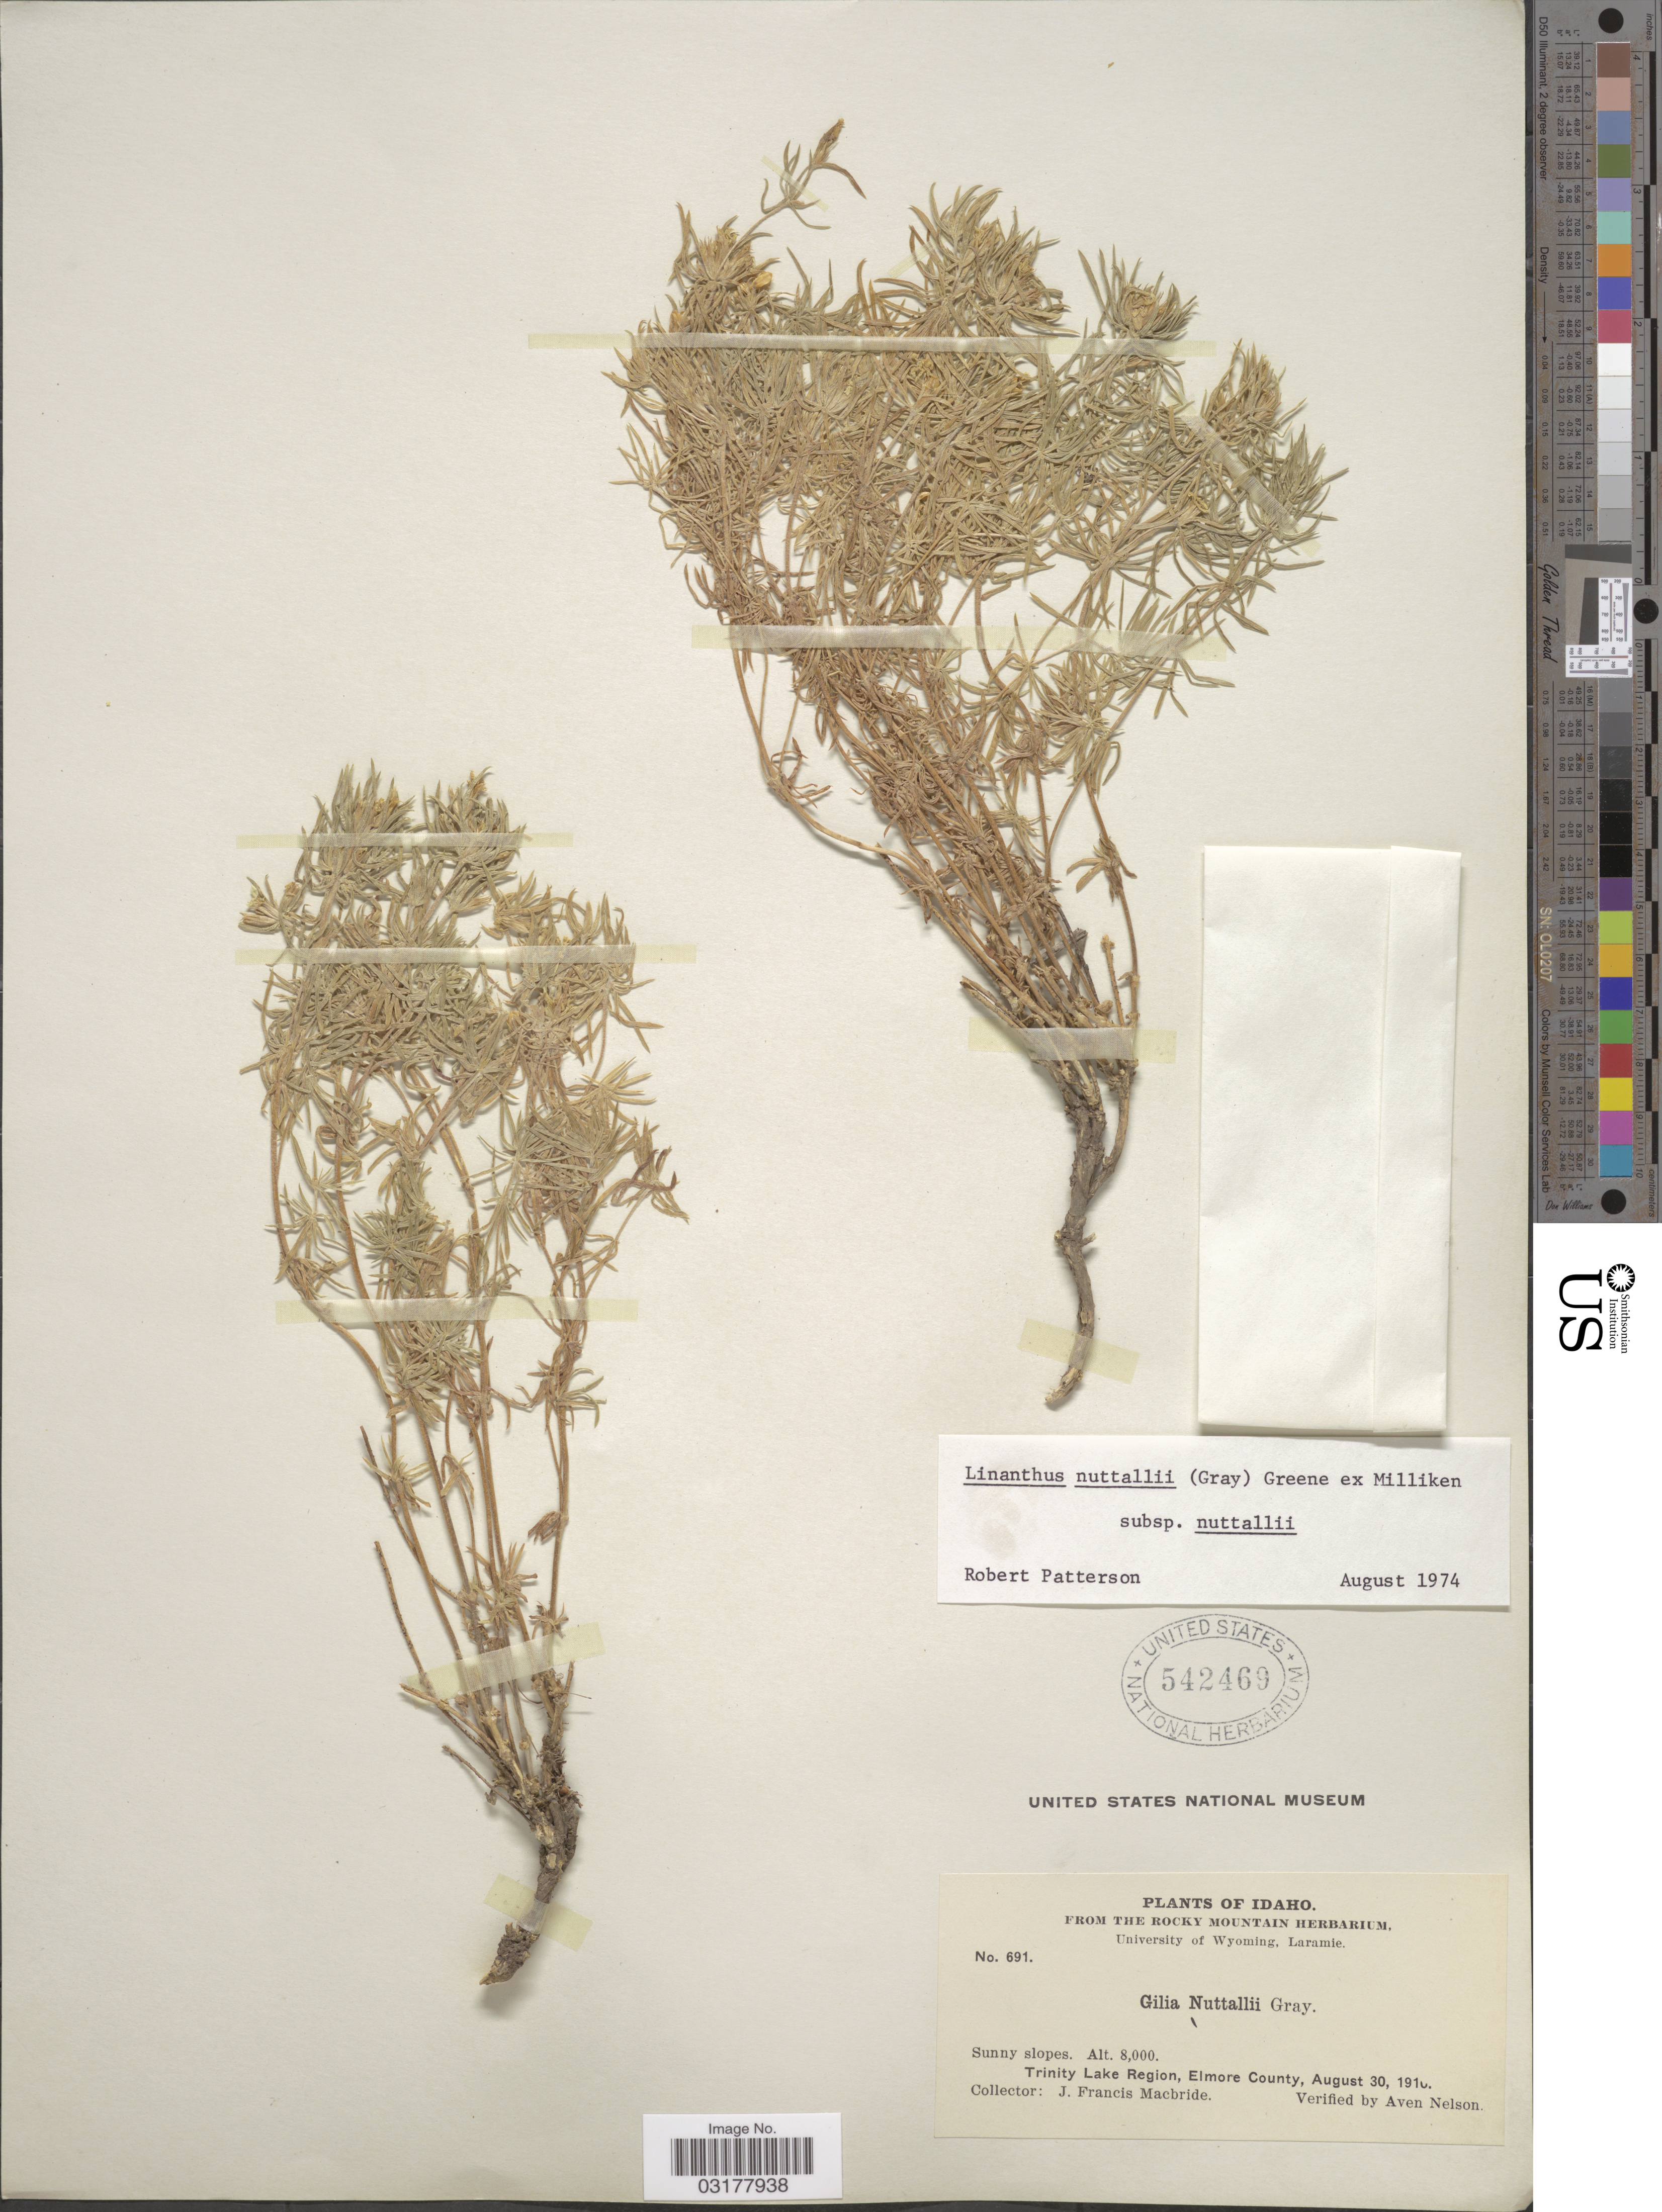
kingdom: Plantae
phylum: Tracheophyta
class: Magnoliopsida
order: Ericales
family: Polemoniaceae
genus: Leptosiphon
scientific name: Leptosiphon nuttallii subsp. nuttallii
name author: (A. Gray) J.M. Porter & L.A. Johnson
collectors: J. F. Macbride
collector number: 691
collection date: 1910-08-30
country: United States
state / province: Idaho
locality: Sunny slopes. Trinity Lake Region, Elmore County.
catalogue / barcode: US 542469